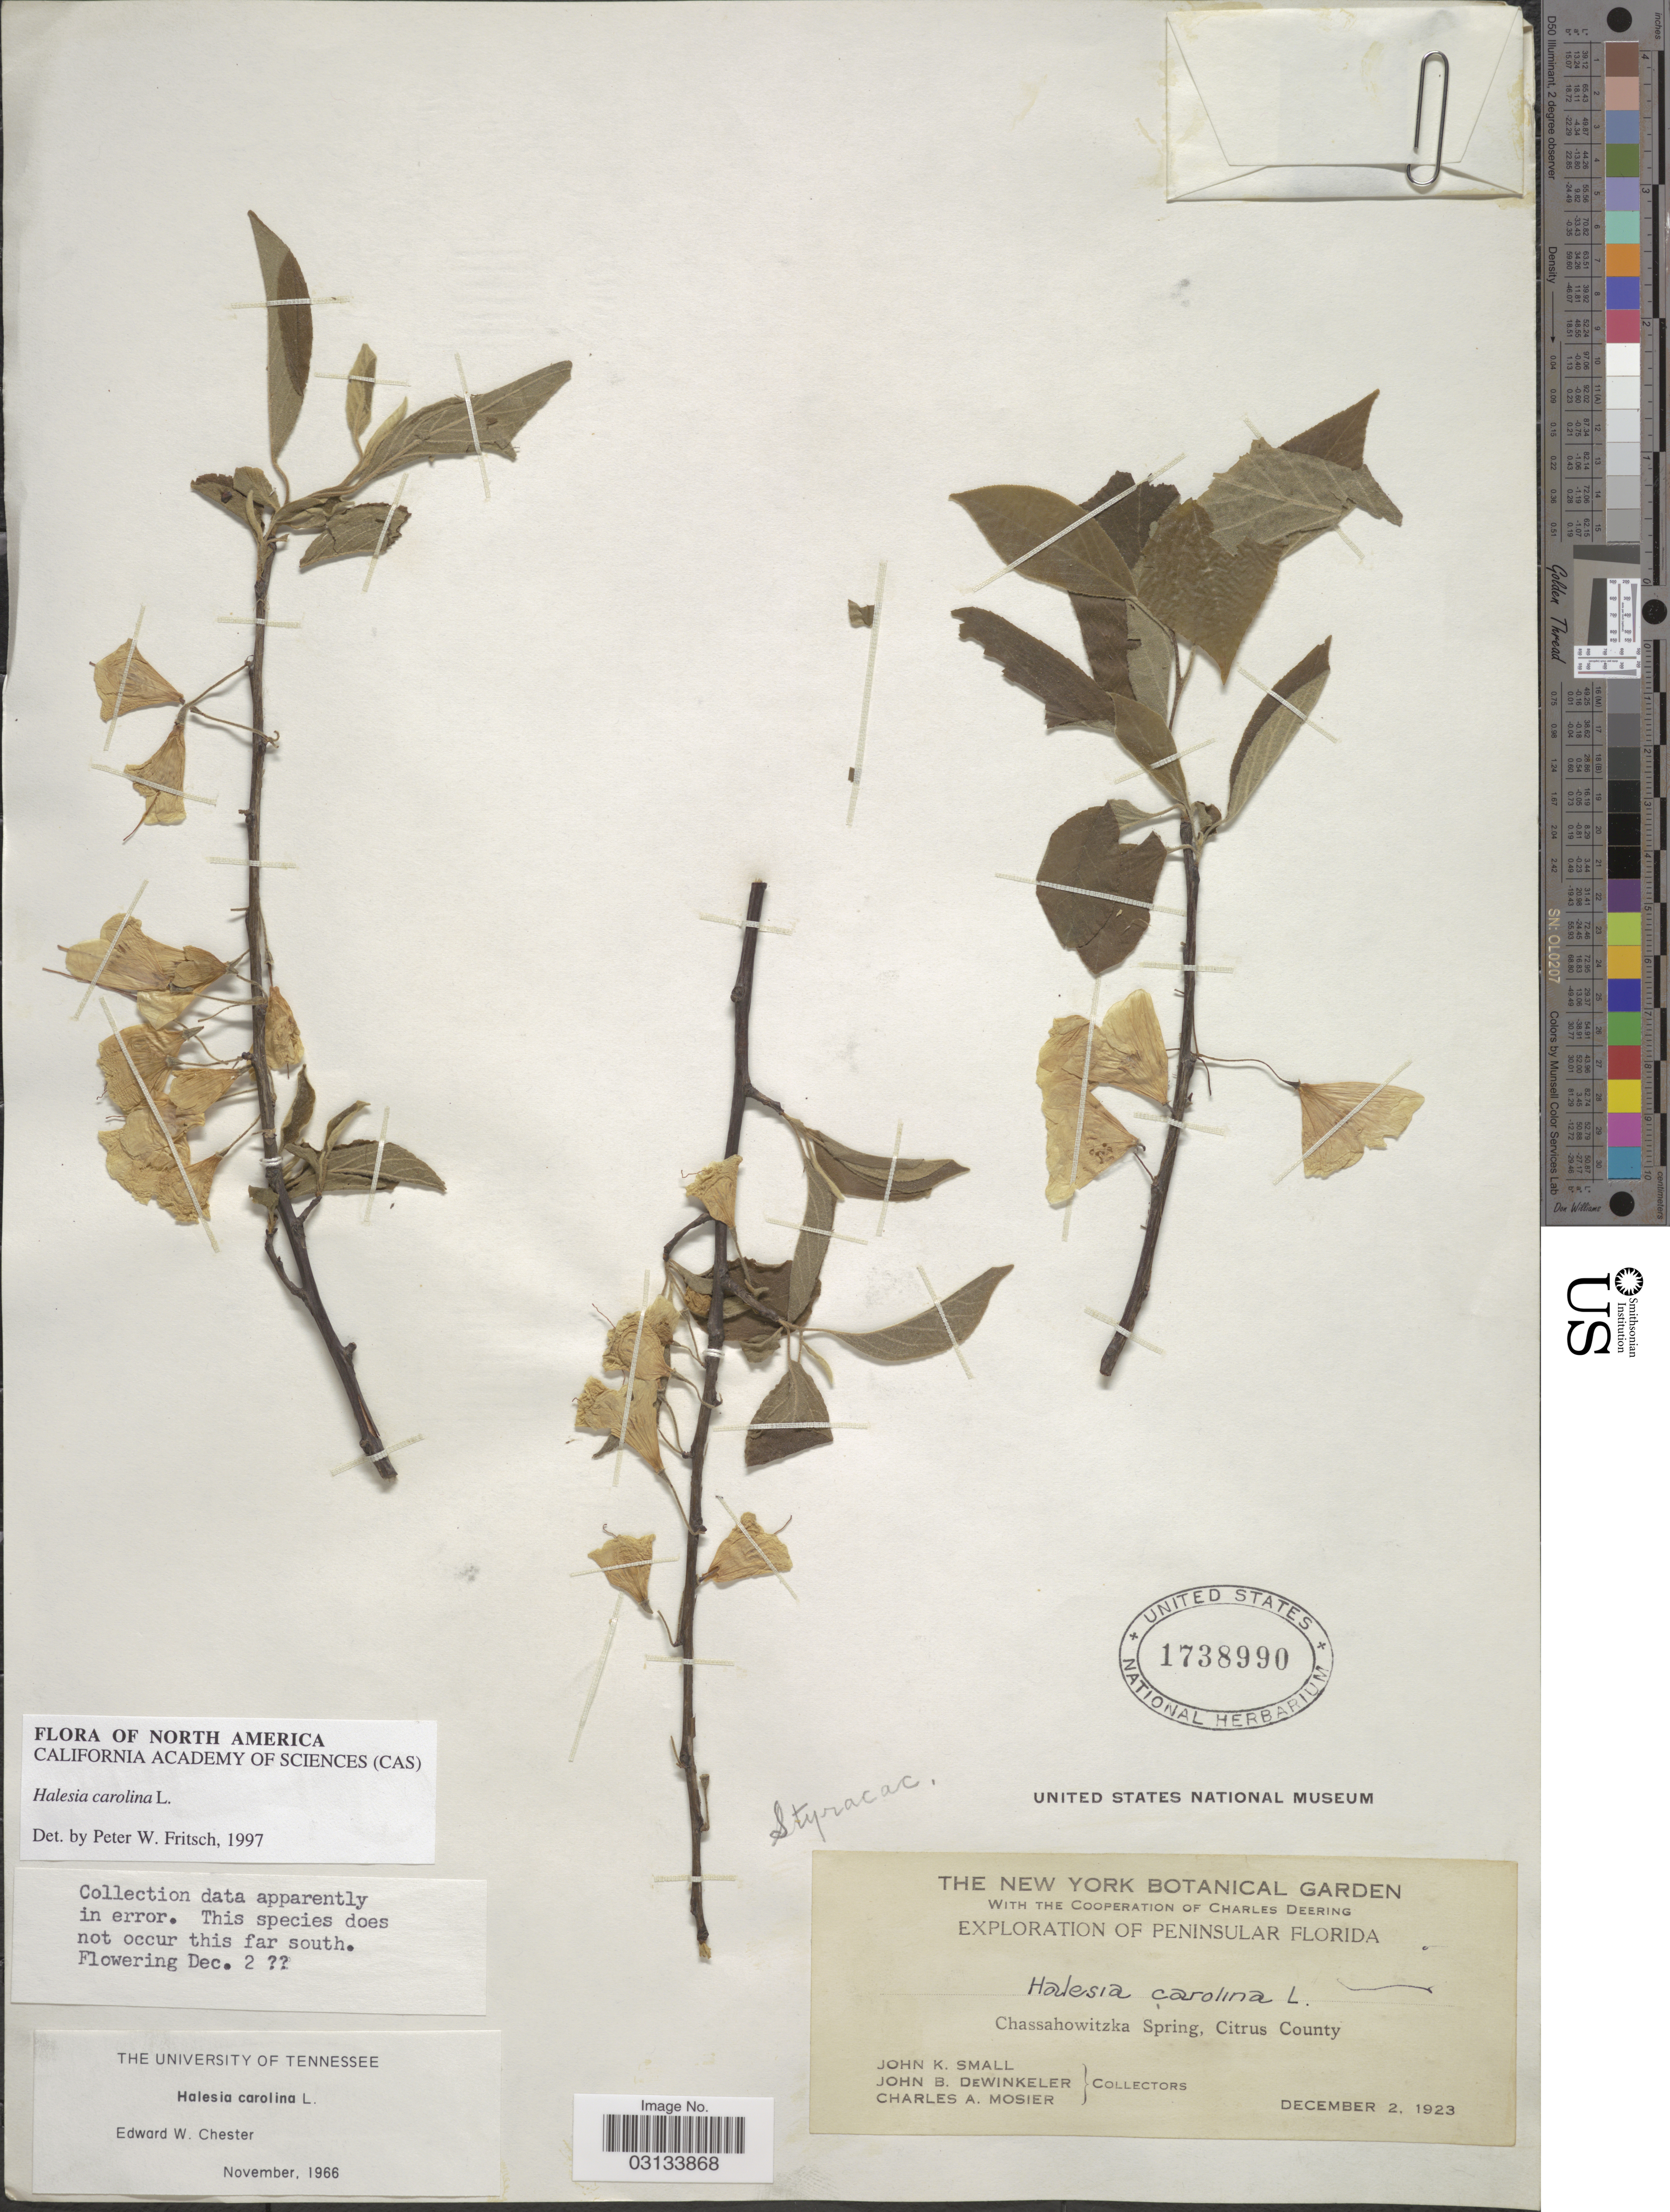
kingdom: Plantae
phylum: Tracheophyta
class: Magnoliopsida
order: Ericales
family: Styracaceae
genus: Halesia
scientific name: Halesia carolina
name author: L.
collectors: J. K. Small, J. B. Dewinkeler & C. A. Mosier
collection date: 1923-12-02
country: United States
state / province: Florida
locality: Peninsular Florida. Chassahowitzka Spring, Citrus County.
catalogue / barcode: US 1738990